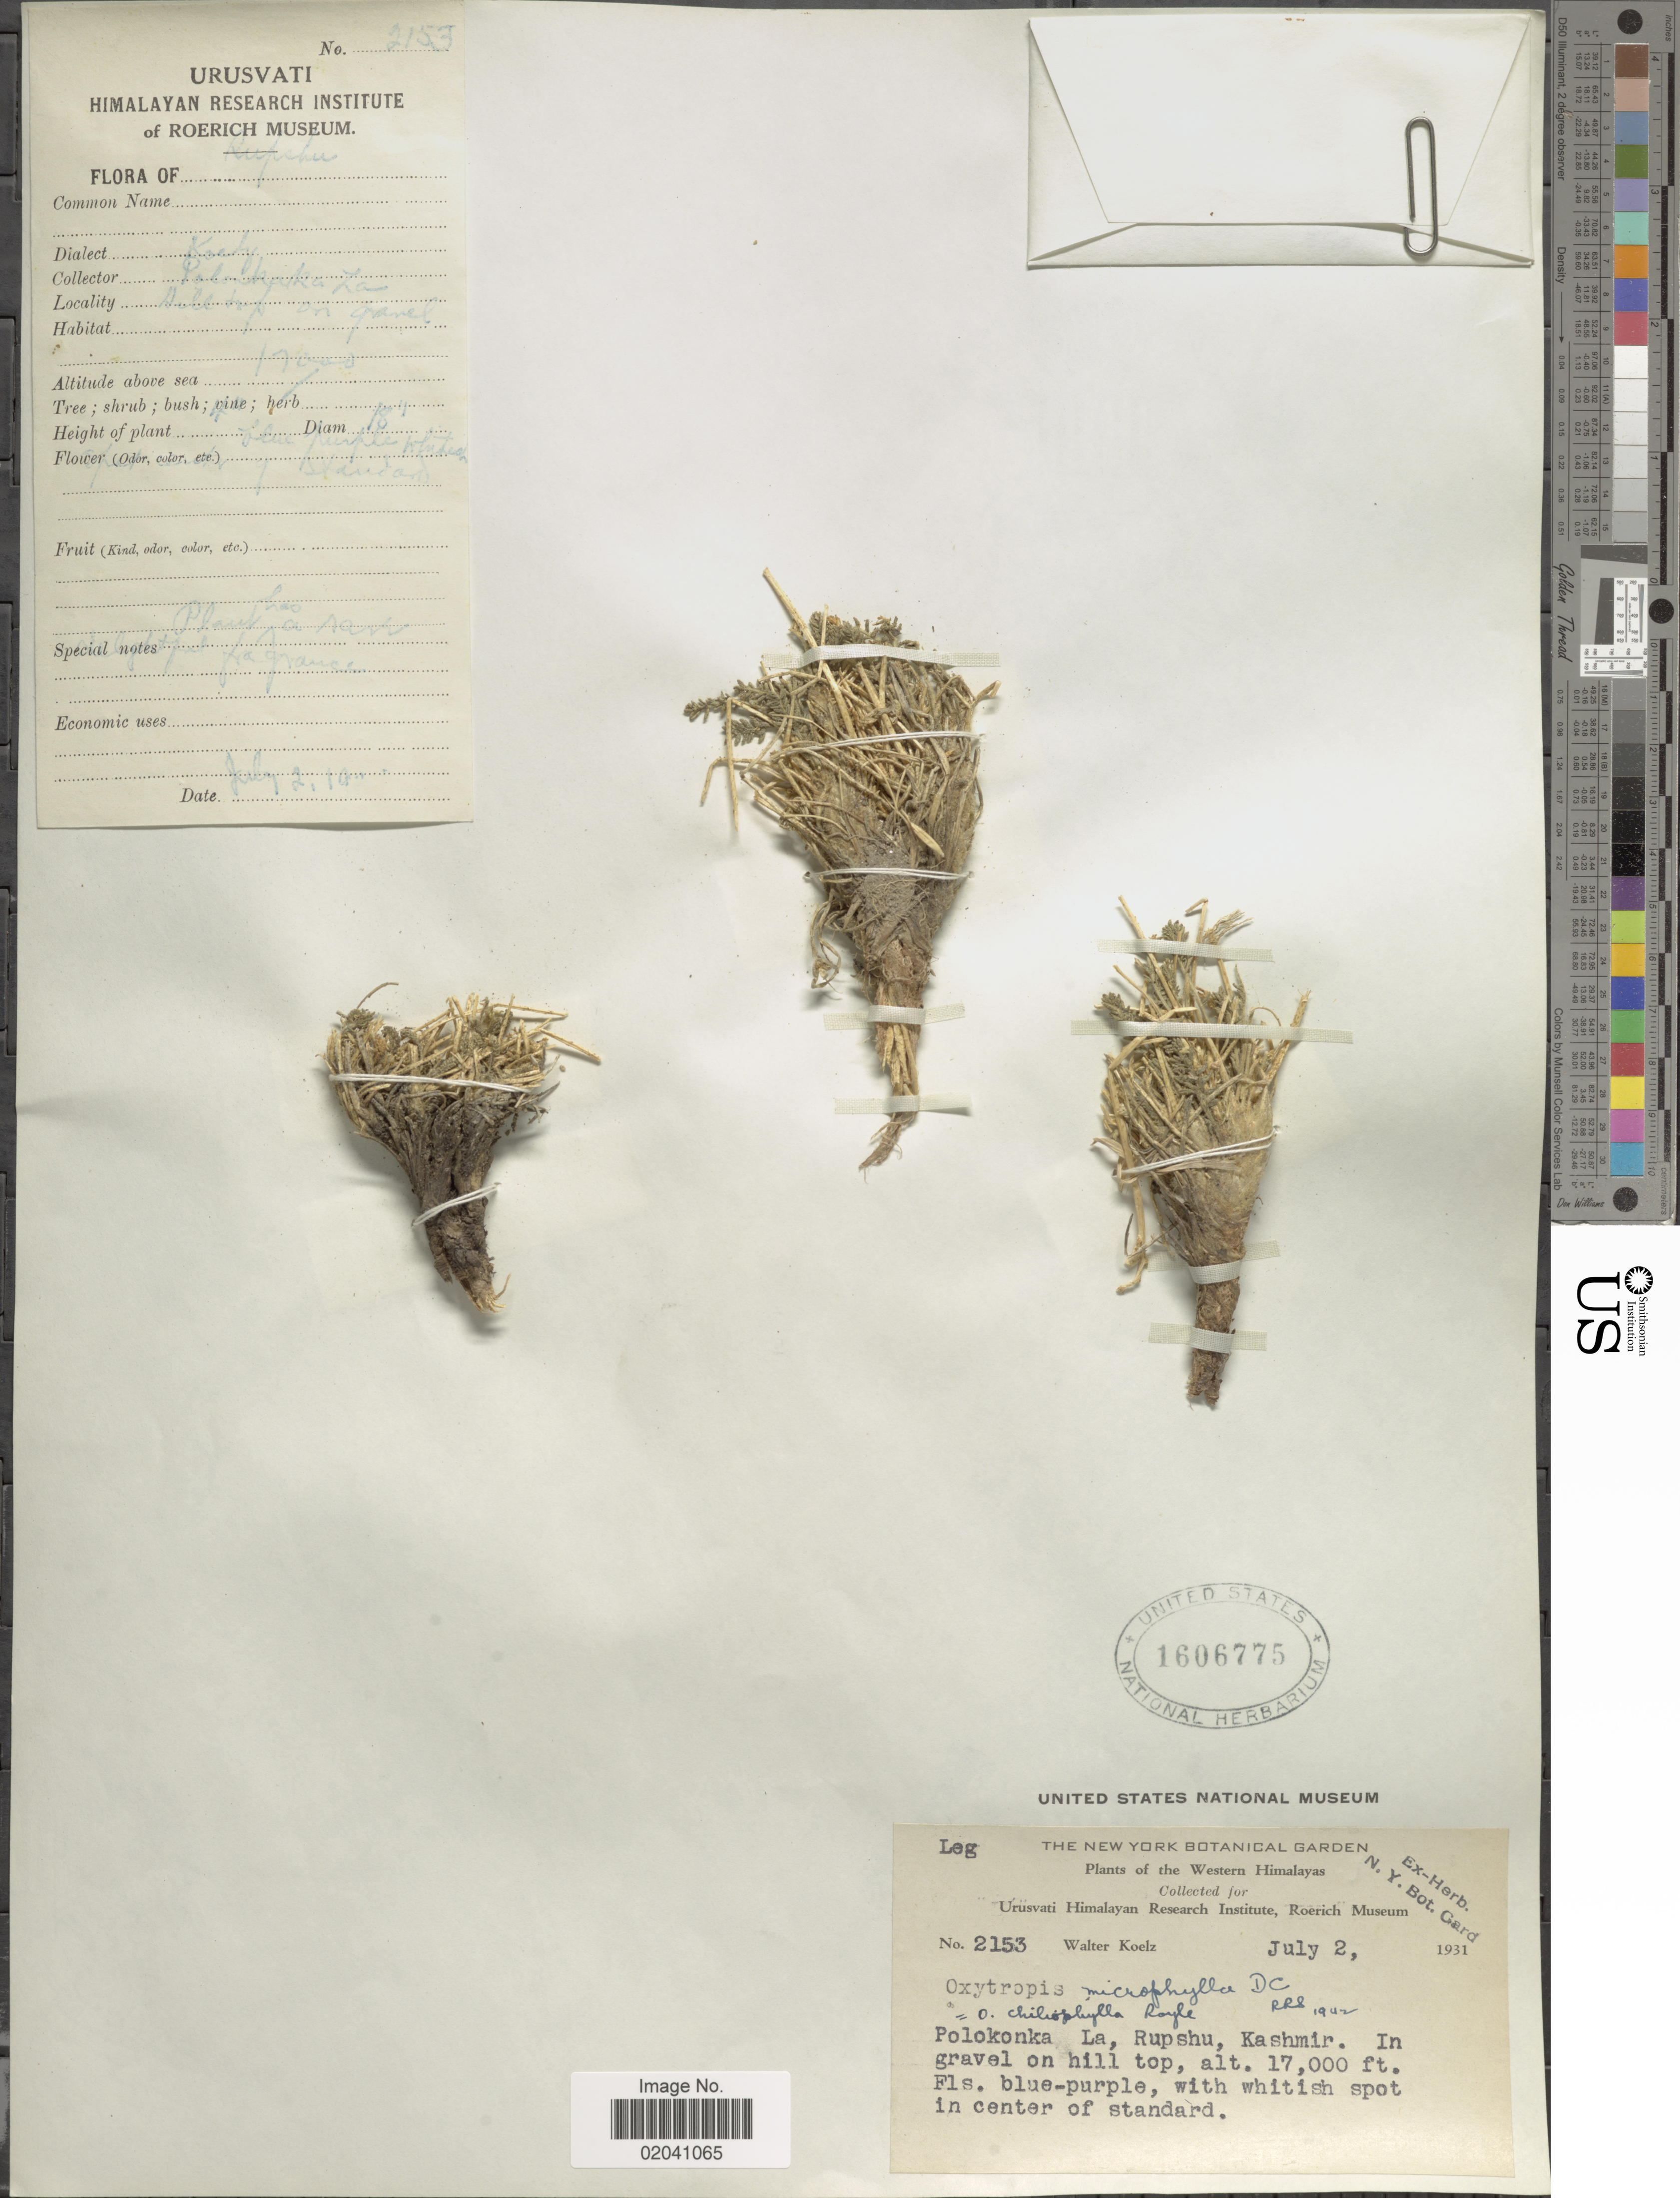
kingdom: Plantae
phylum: Tracheophyta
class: Magnoliopsida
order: Fabales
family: Fabaceae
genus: Oxytropis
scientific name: Oxytropis microphylla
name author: (Pall.) DC.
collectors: W. N. Koelz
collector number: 2153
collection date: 1931-07-02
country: India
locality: Western Himalayas, Polokonka La, Rupshu, Kashmir, in gravel on hill top, deep on gravel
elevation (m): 5182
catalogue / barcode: US 1606775